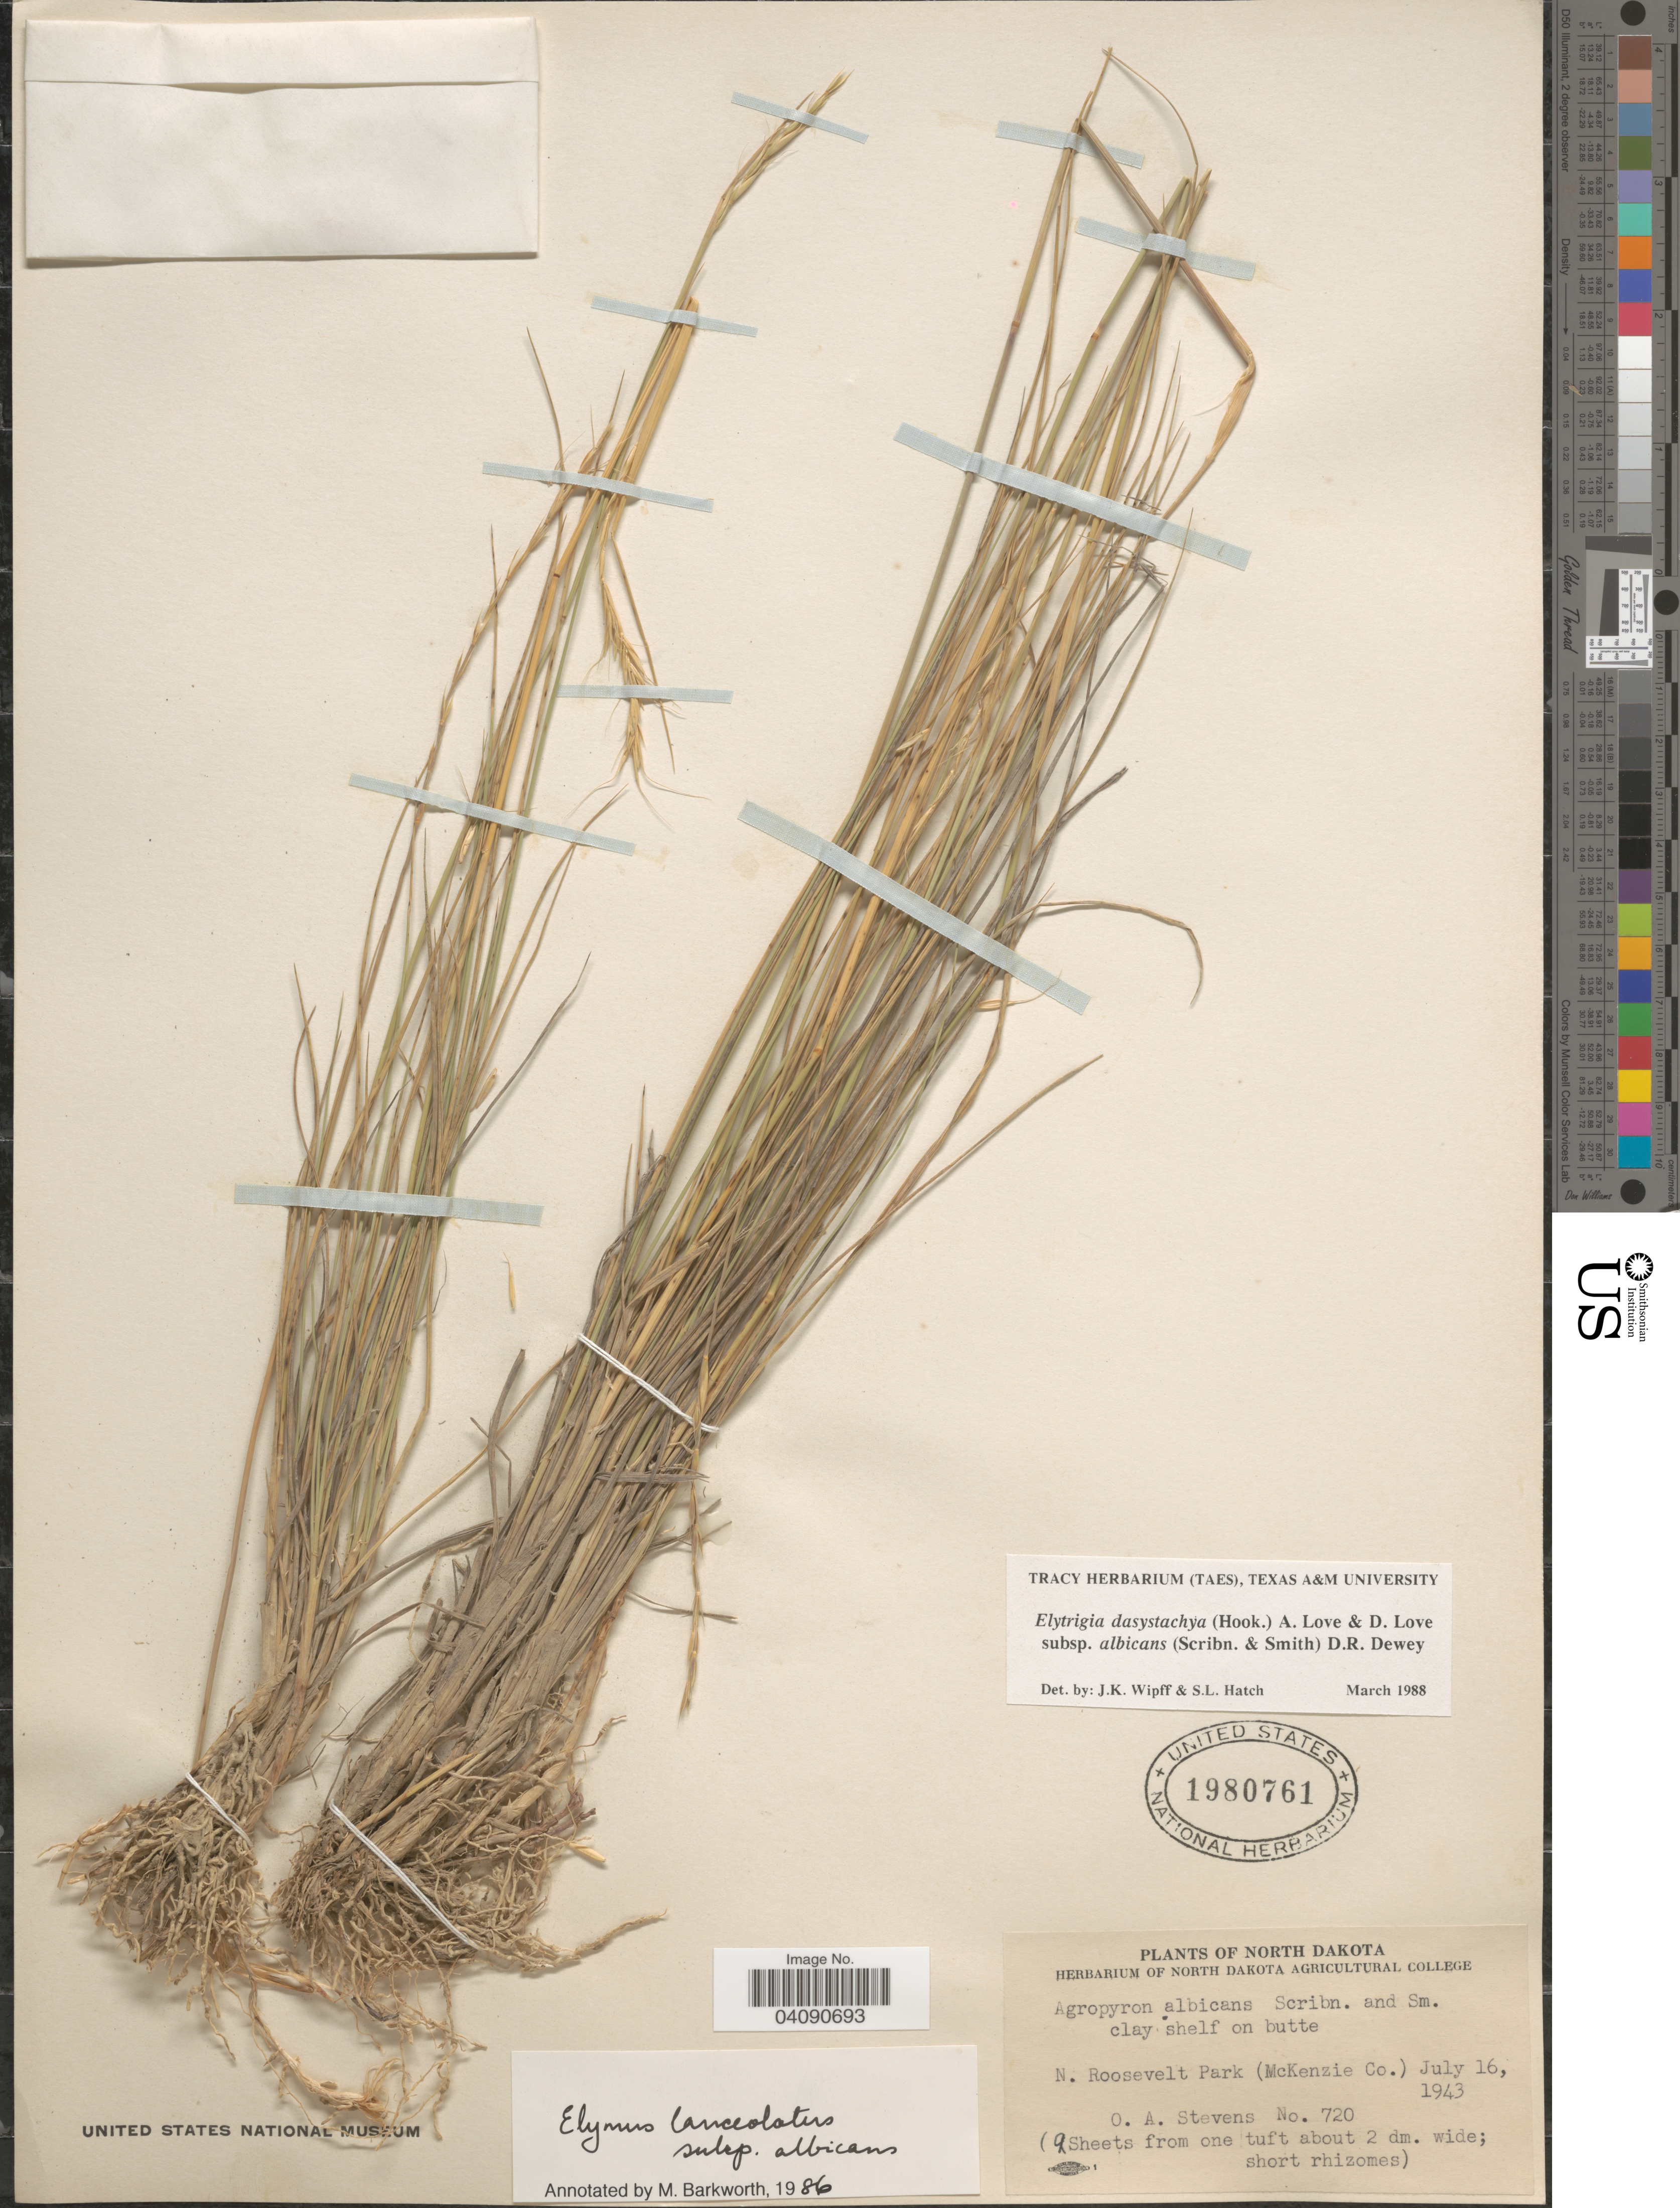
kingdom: Plantae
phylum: Tracheophyta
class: Liliopsida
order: Poales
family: Poaceae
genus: Elymus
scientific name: Elymus albicans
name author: (Scribn. & J.G. Sm.) Á. Löve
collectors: O. A. Stevens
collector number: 720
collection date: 1943-07-16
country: United States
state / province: North Dakota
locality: Clay shelf on butte. N. Roosevelt Park (McKenzie Co.)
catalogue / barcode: US 1980761